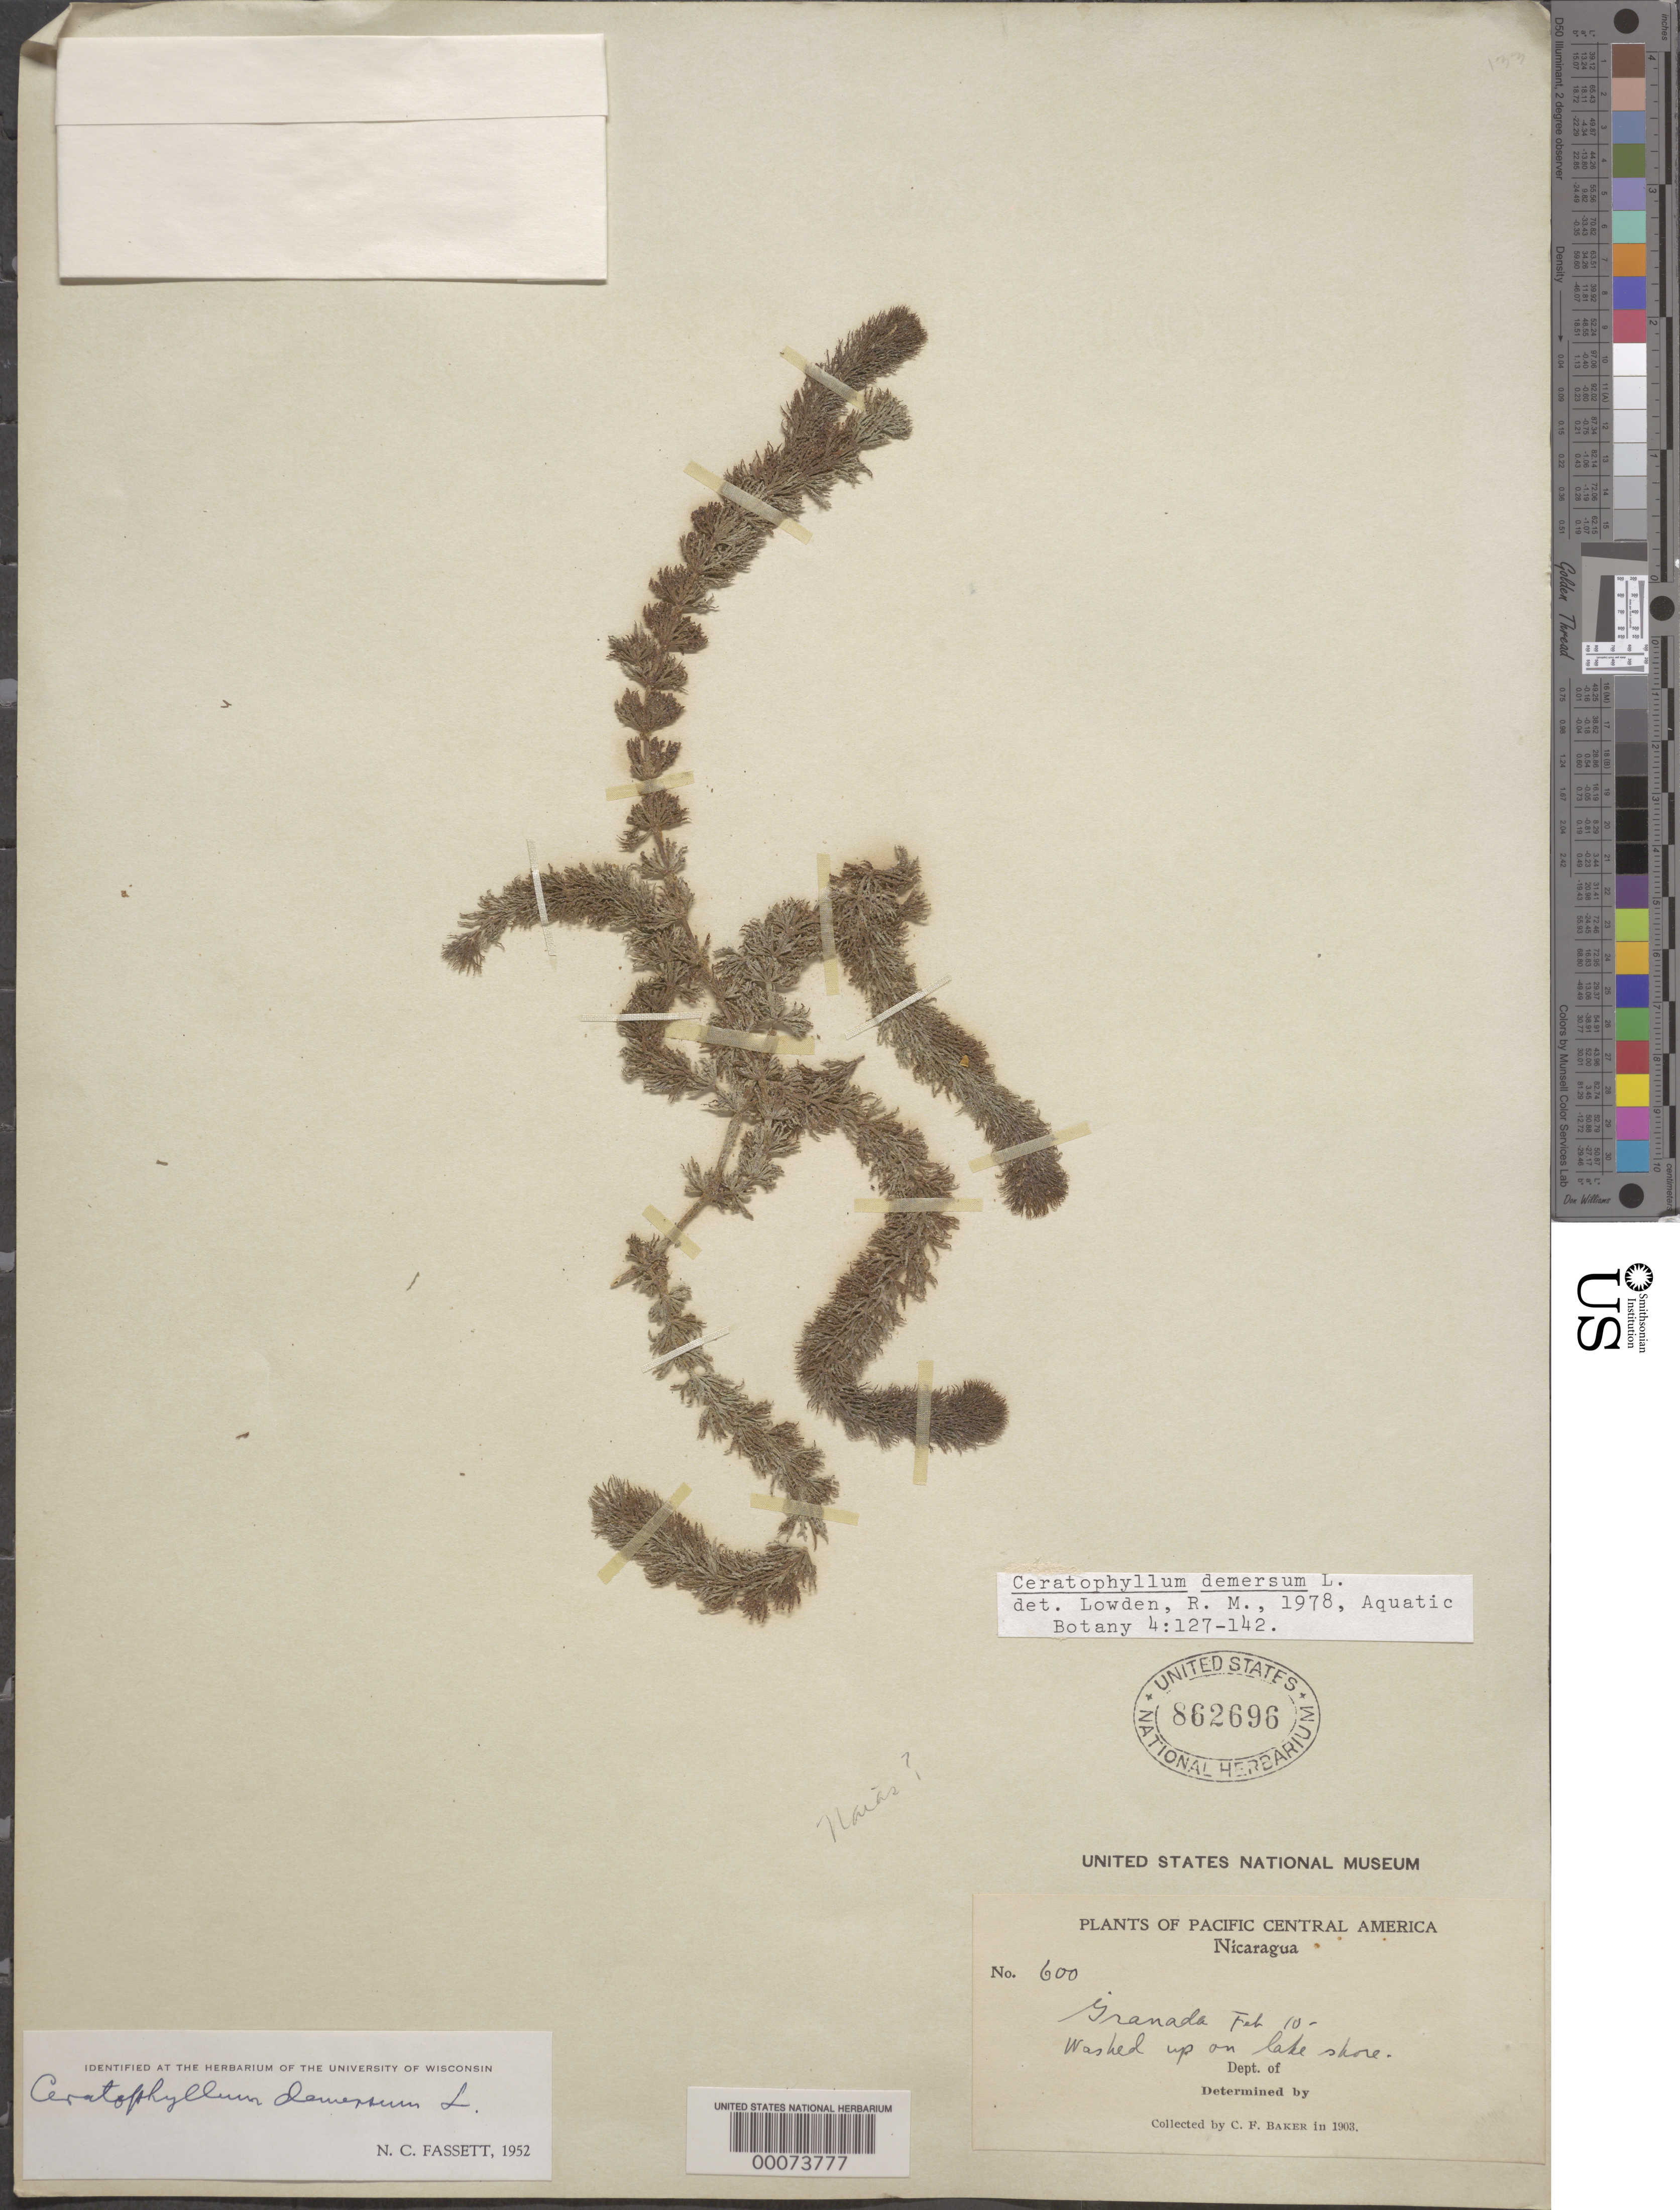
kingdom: Plantae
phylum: Tracheophyta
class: Magnoliopsida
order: Ceratophyllales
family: Ceratophyllaceae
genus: Ceratophyllum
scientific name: Ceratophyllum demersum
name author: L.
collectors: C. F. Baker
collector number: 600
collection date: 1903-02-10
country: Nicaragua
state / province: Granada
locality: Pacific Central America. Washed up on lake shore.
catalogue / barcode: US 862696